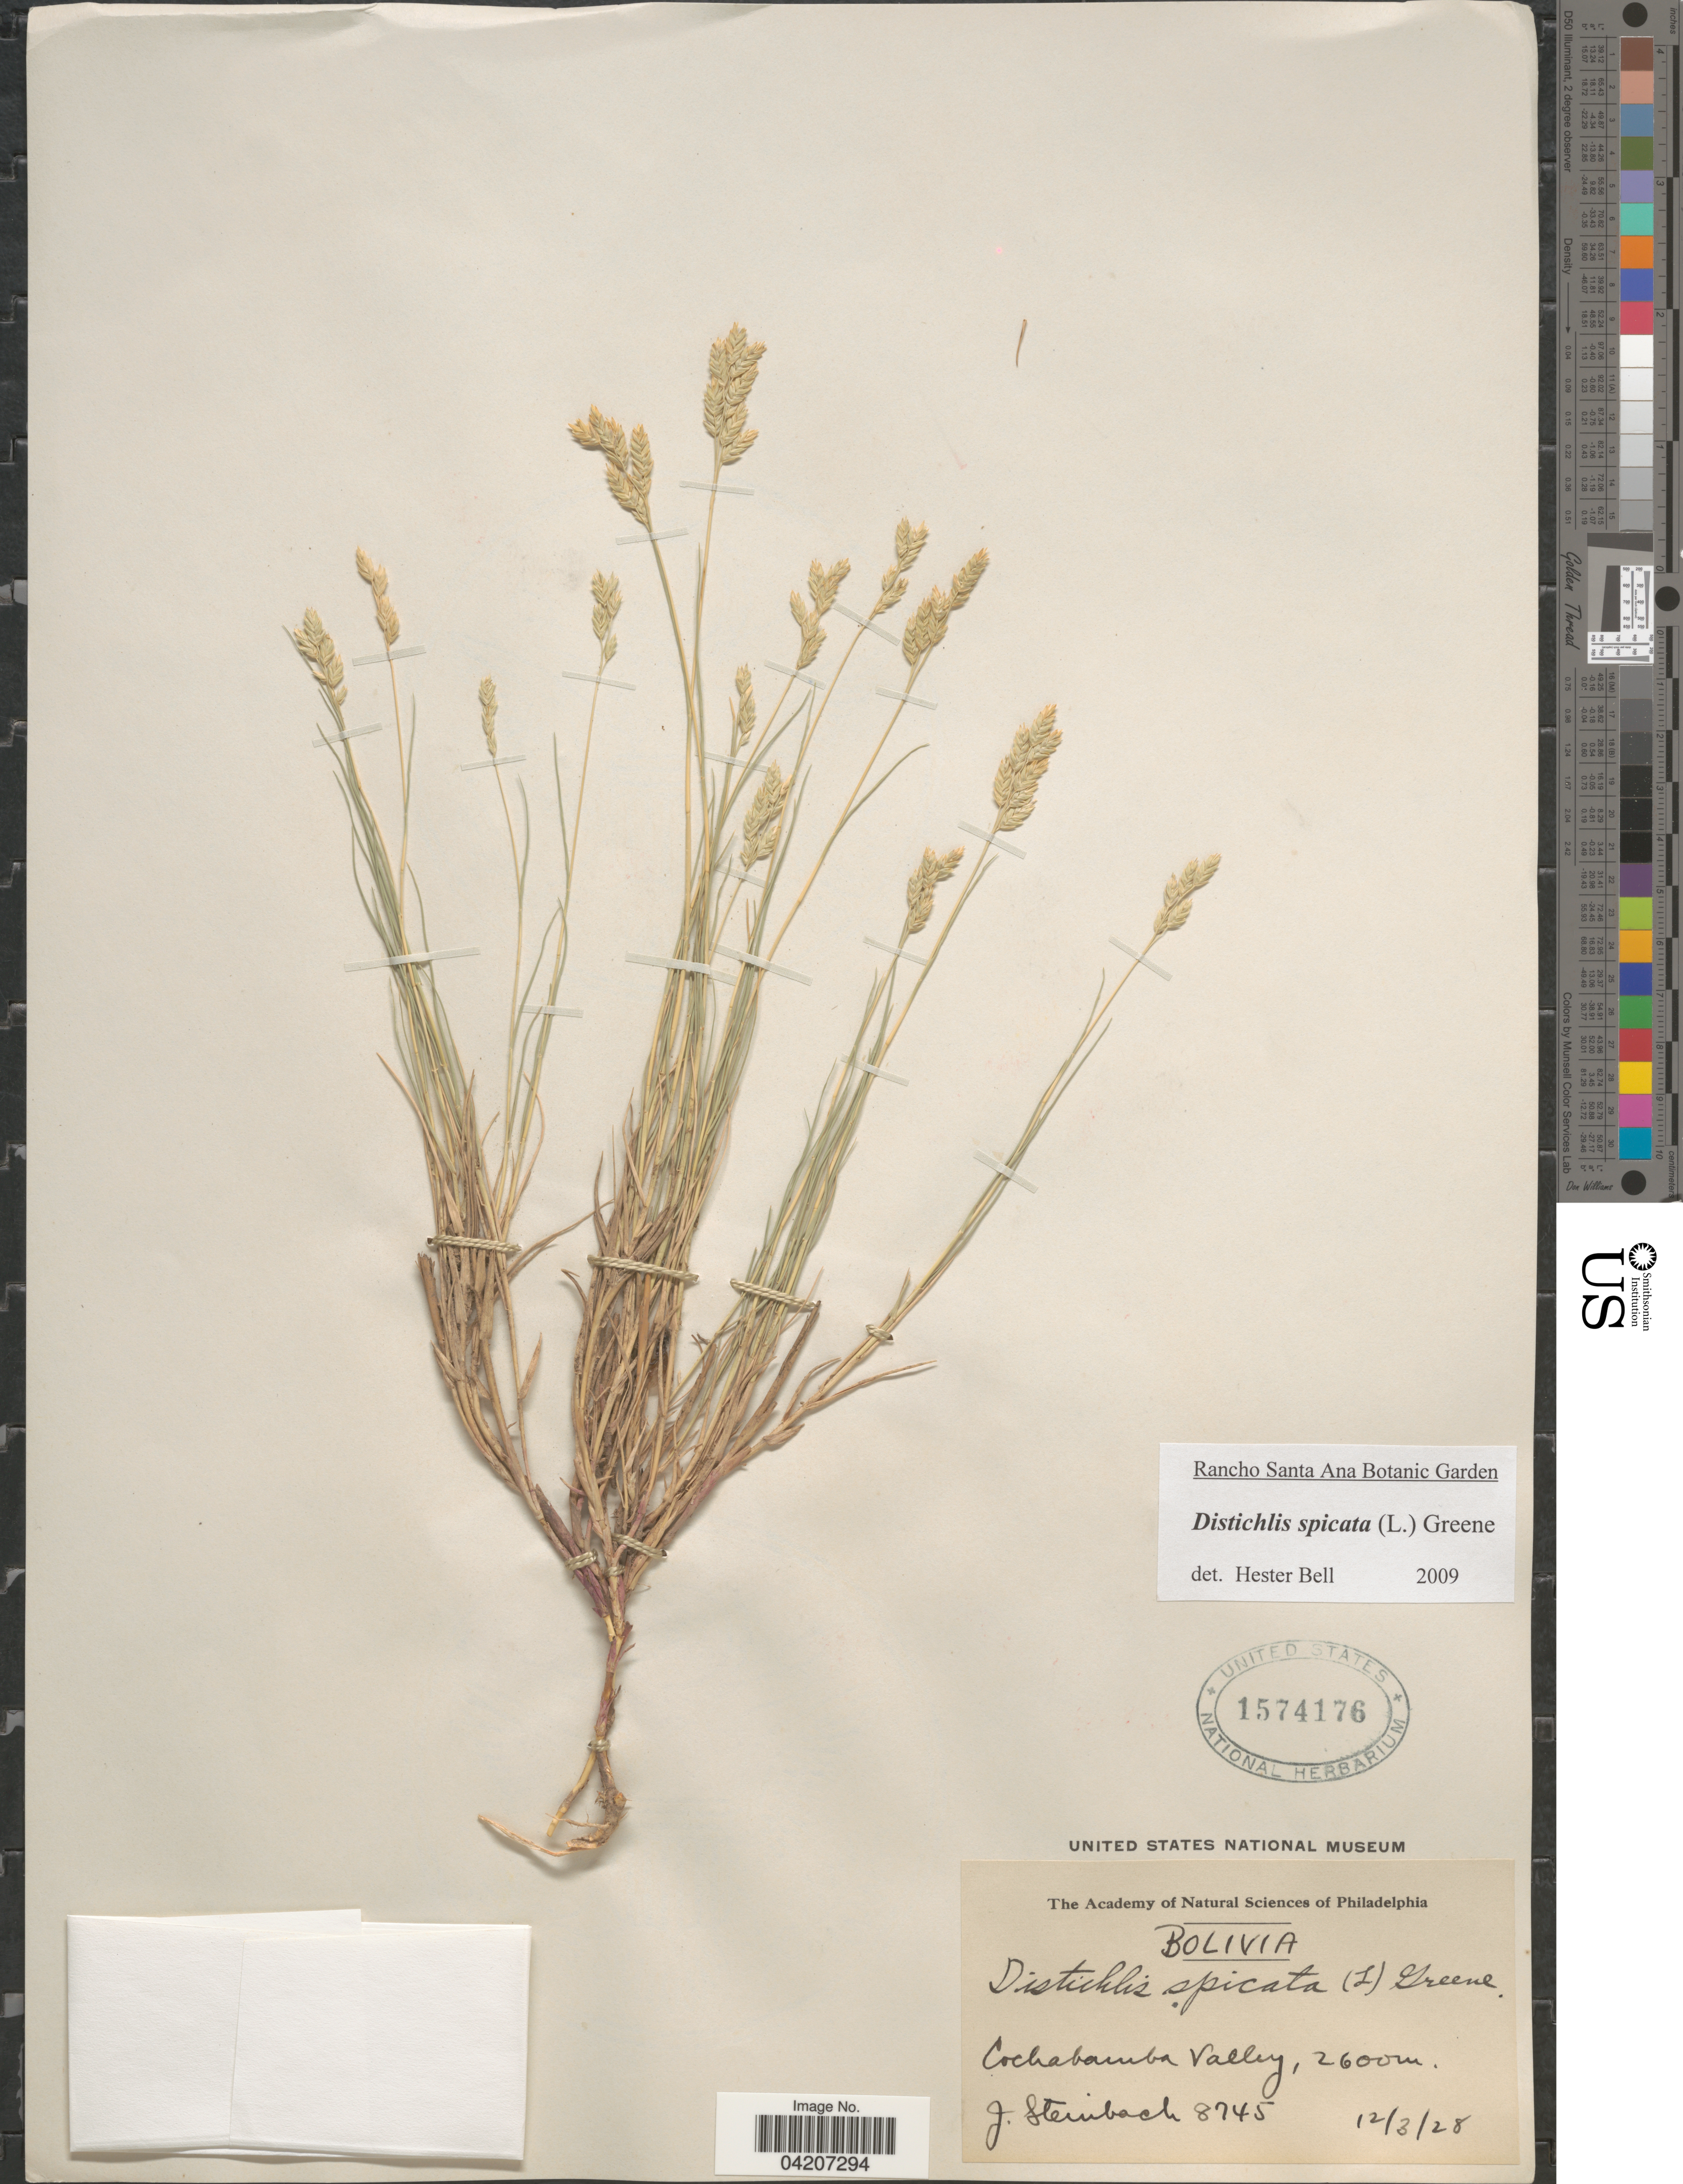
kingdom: Plantae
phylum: Tracheophyta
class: Liliopsida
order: Poales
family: Poaceae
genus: Distichlis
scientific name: Distichlis spicata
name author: (L.) Greene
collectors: J. Steinbach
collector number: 8745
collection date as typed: Transcribed d/m/y: 12/3/28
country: Bolivia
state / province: Cochabamba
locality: Cochabamba Valley.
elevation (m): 2600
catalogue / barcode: US 1574176